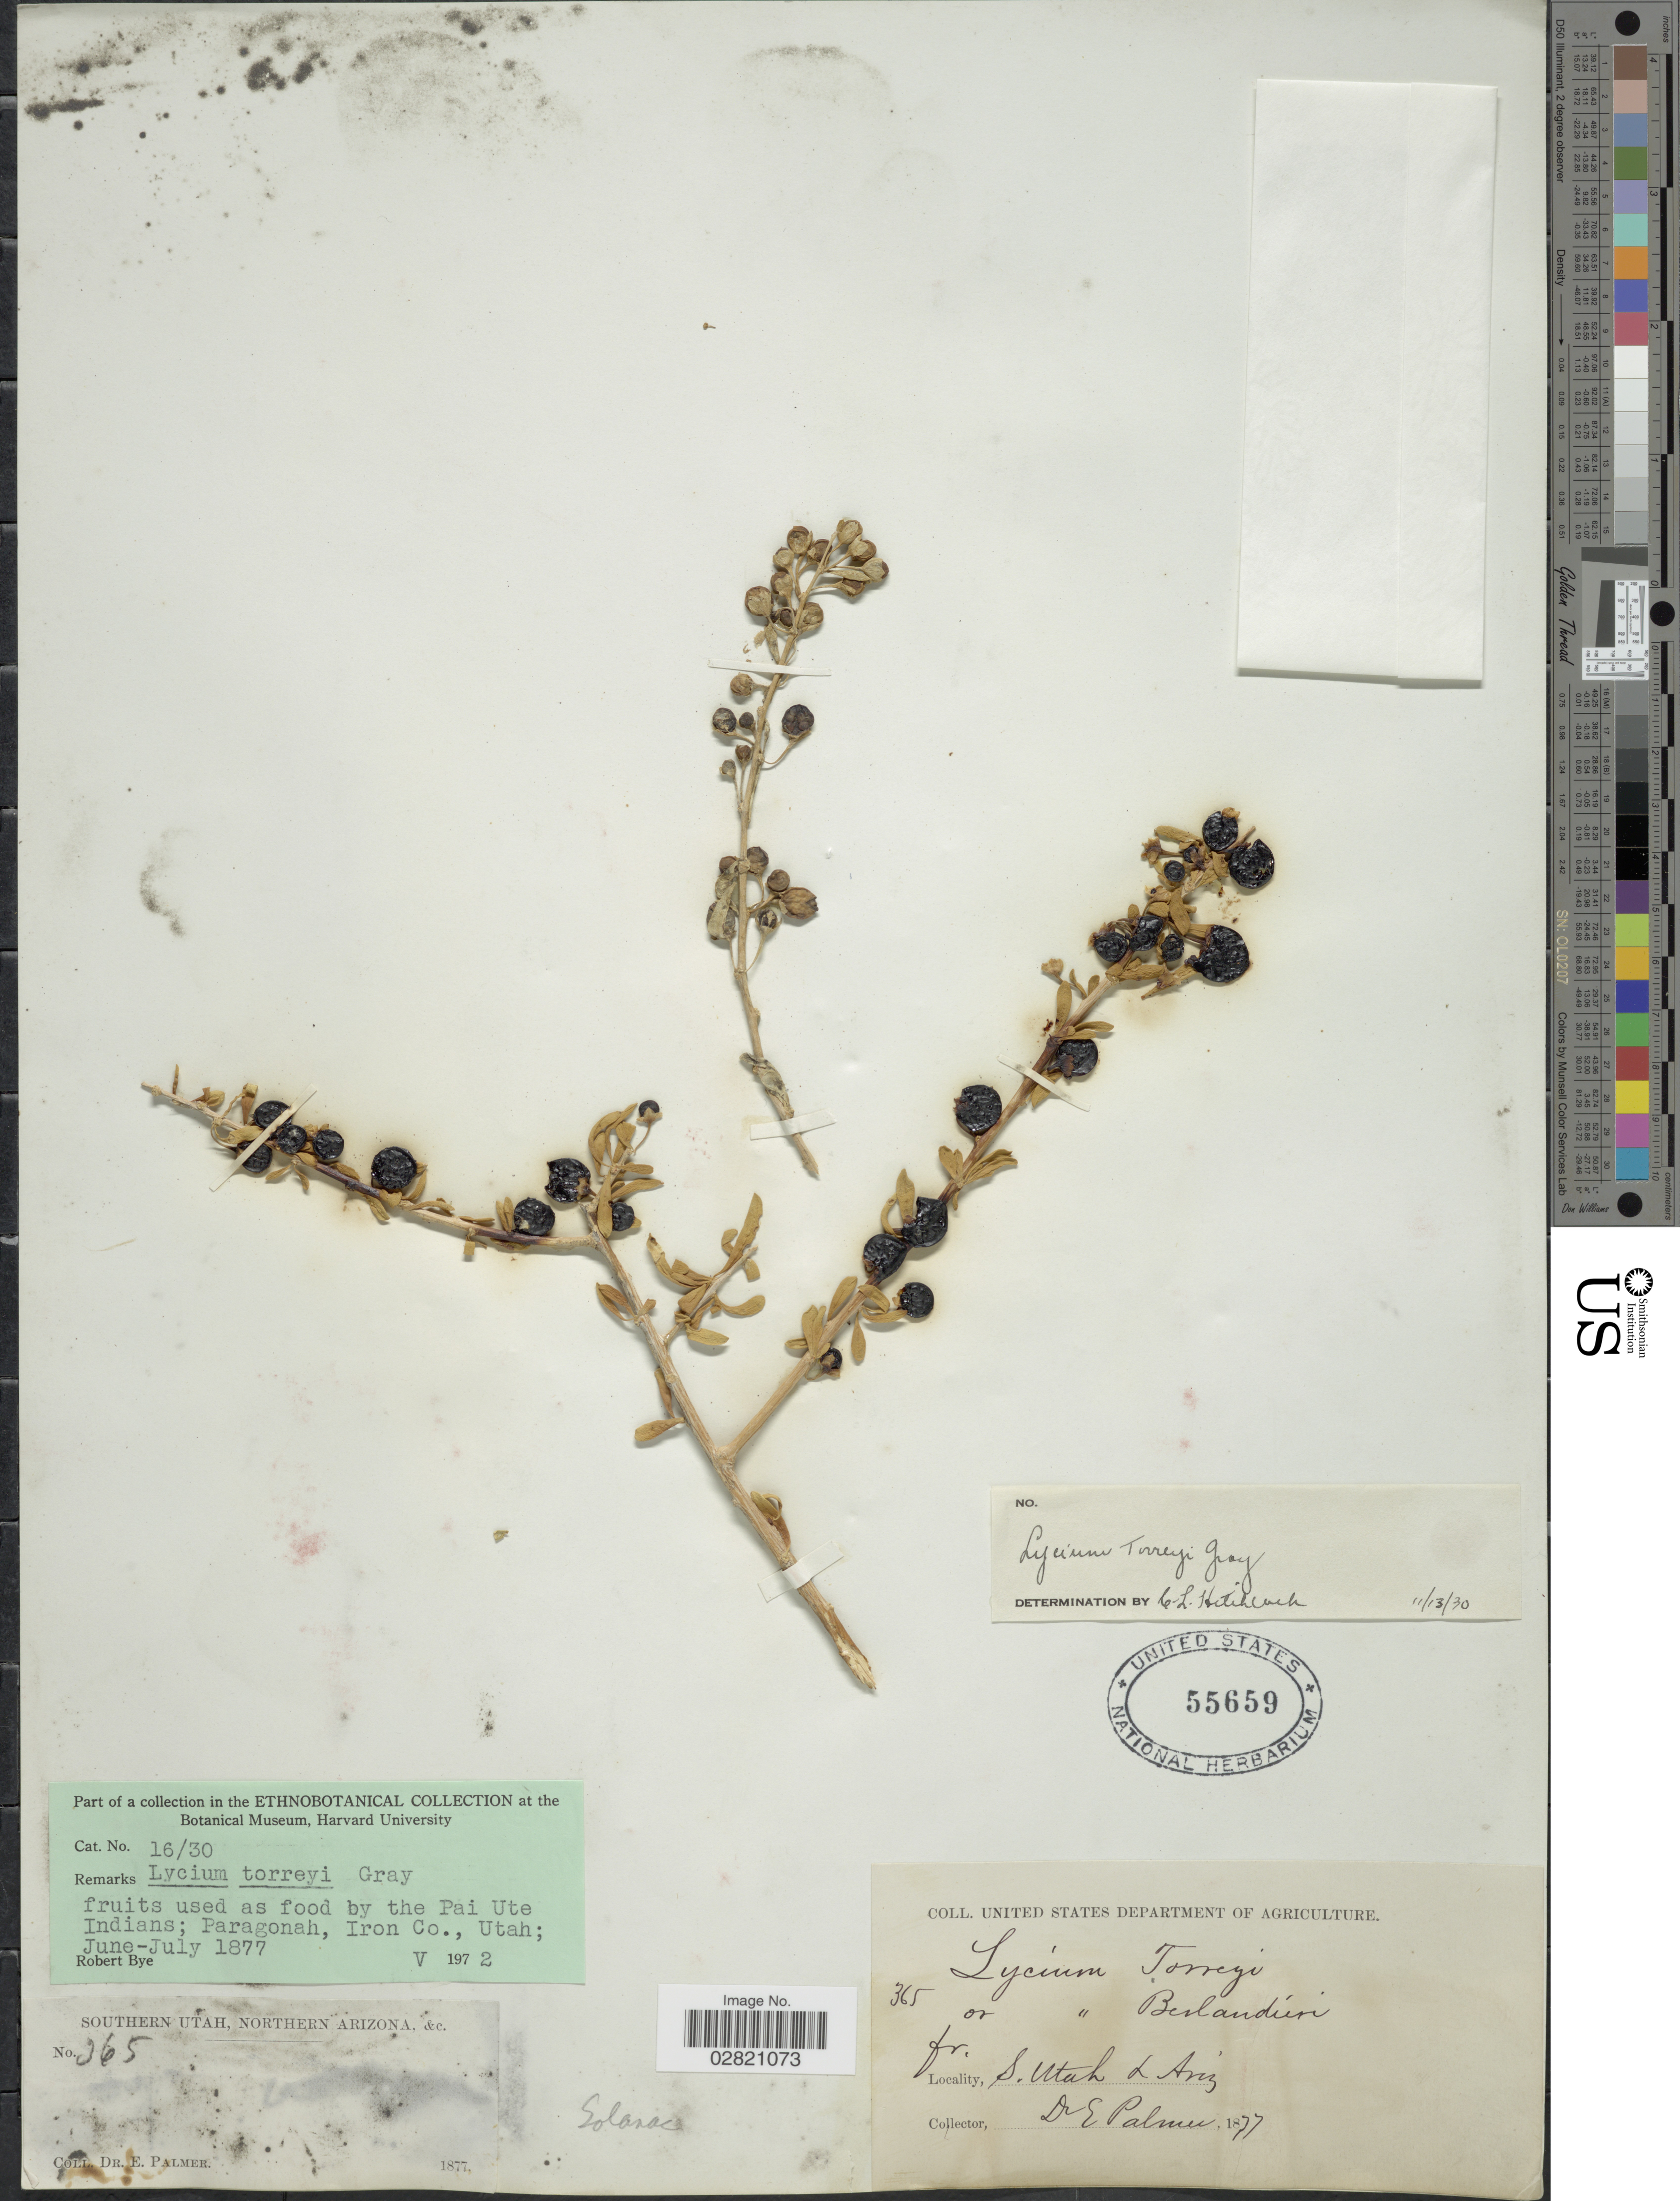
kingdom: Plantae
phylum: Tracheophyta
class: Magnoliopsida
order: Solanales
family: Solanaceae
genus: Lycium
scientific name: Lycium torreyi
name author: A. Gray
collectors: E. Palmer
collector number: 365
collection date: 1877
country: United States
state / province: Utah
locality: S. Utah & Ariz. Paragonah, Iron Co.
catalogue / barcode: US 55659